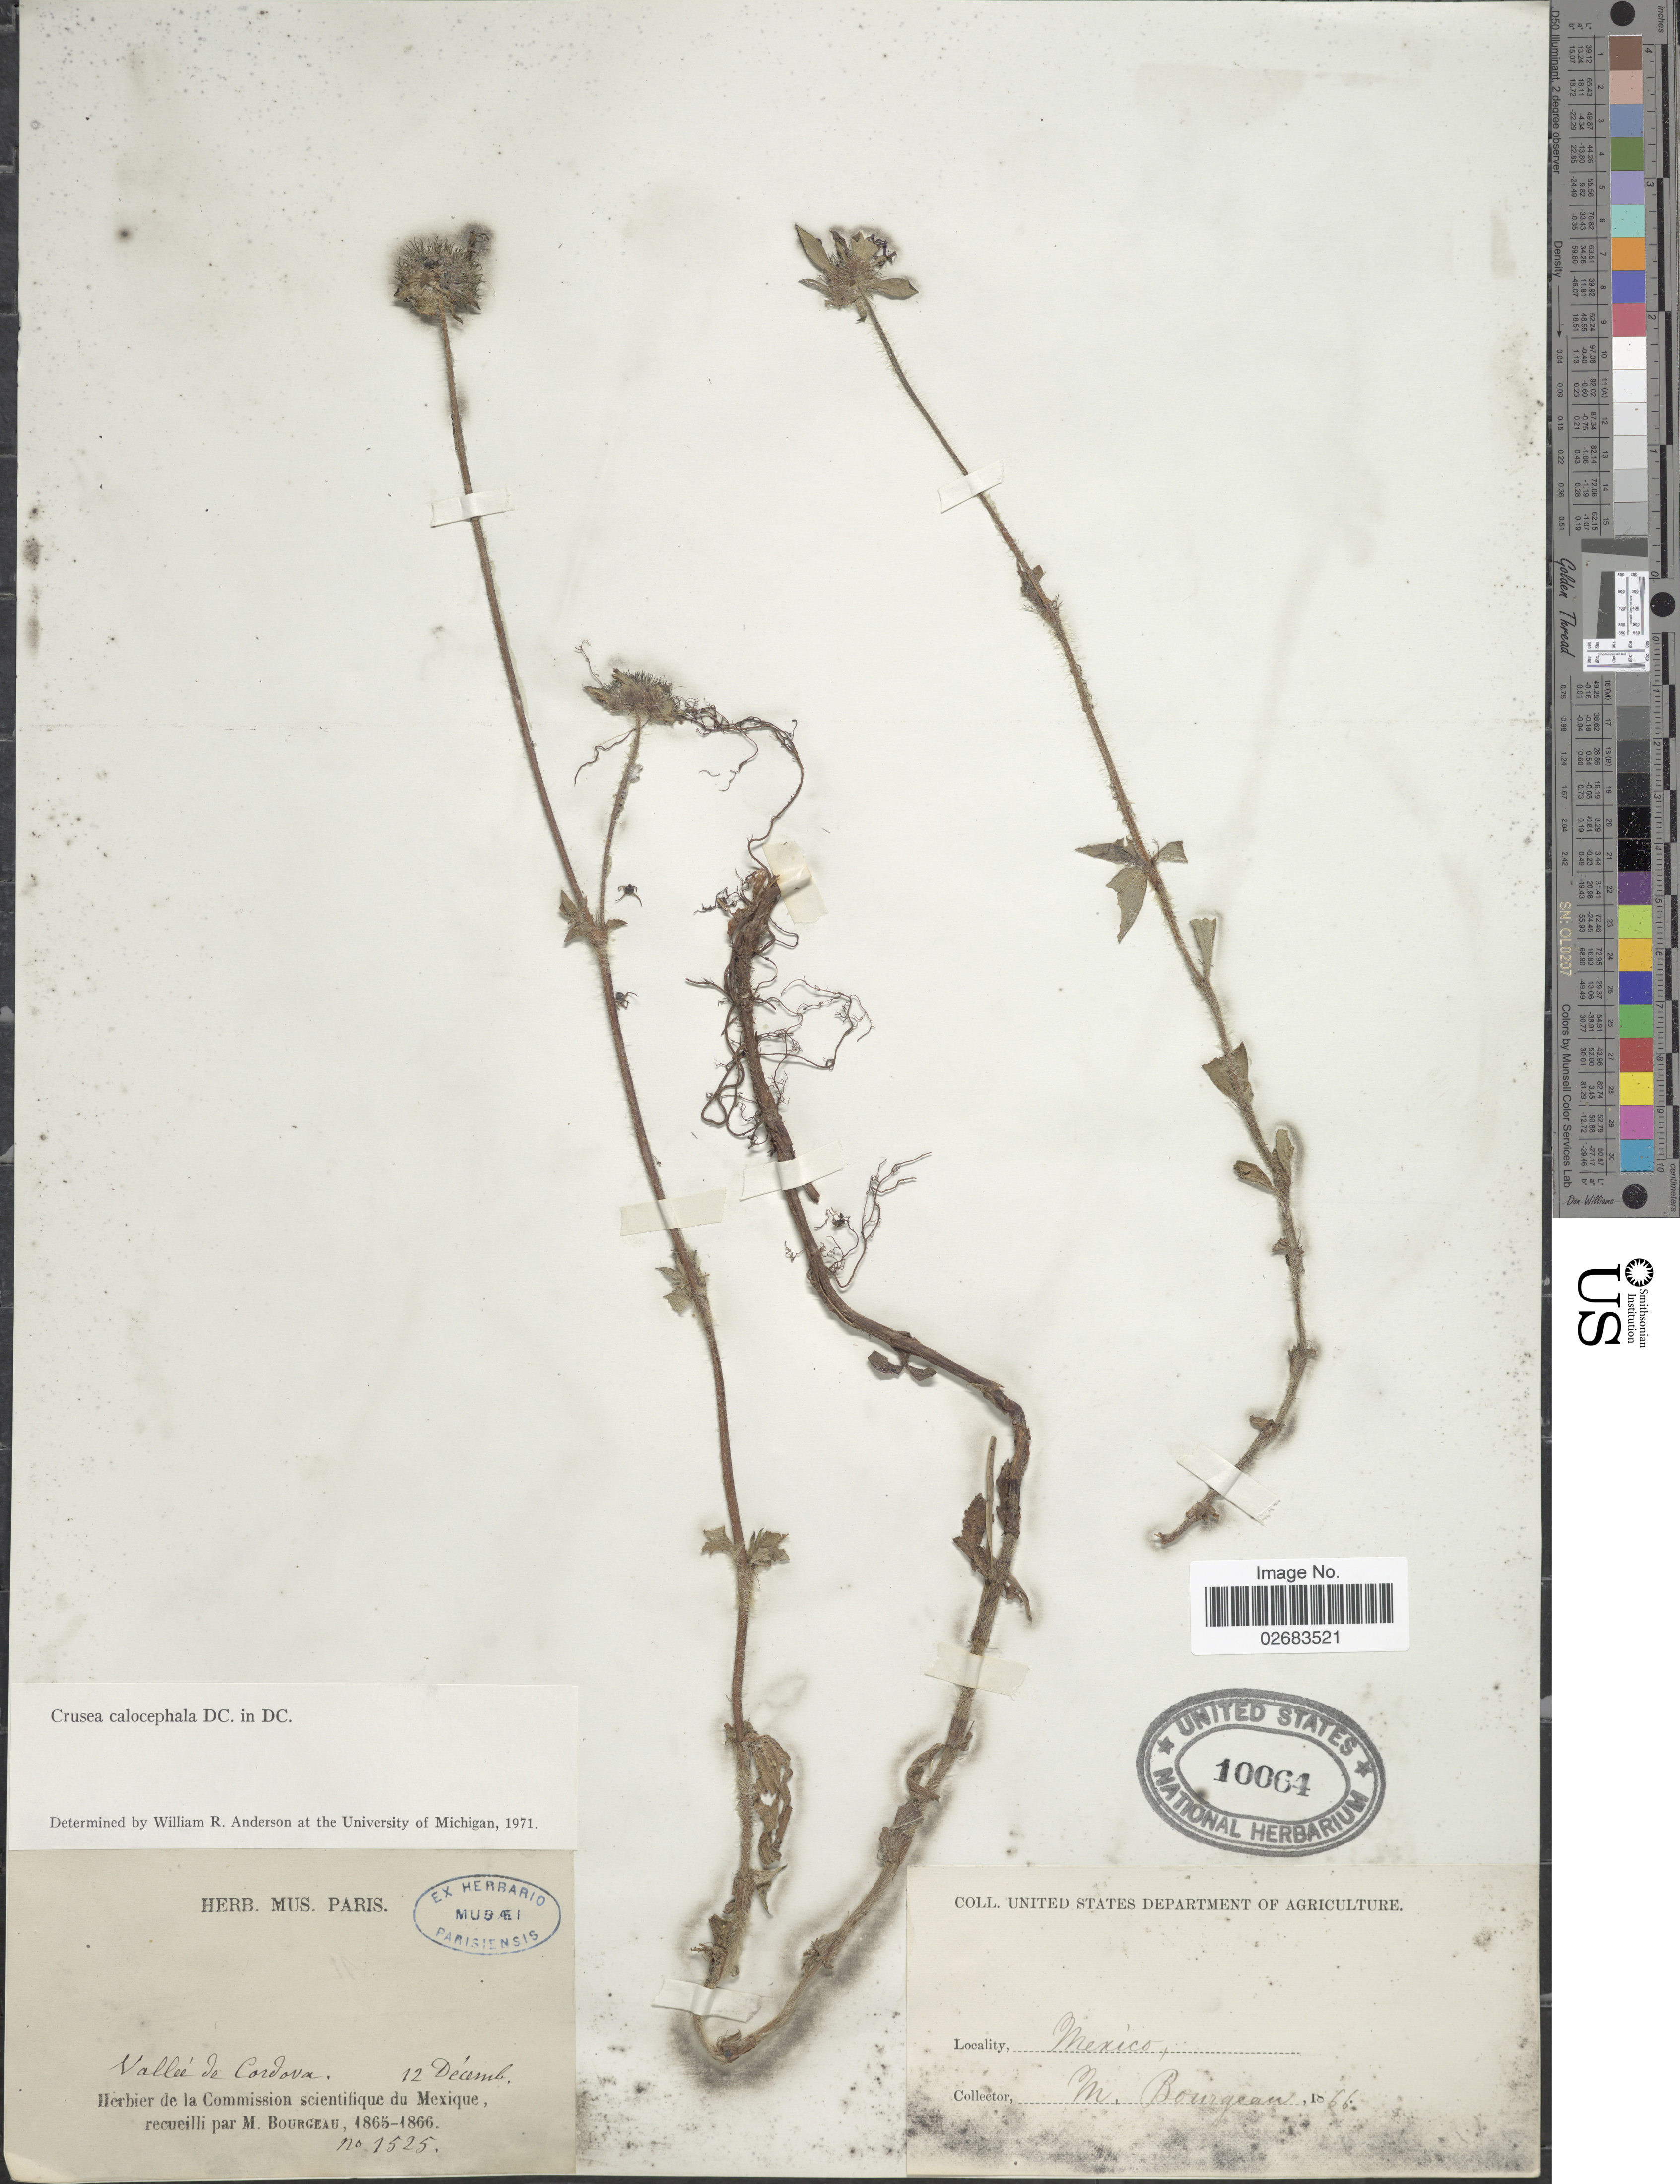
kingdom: Plantae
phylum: Tracheophyta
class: Magnoliopsida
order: Gentianales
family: Rubiaceae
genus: Crusea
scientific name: Crusea calocephala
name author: DC.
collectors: M. Bourgeau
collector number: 1525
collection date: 1865-12-12/1866-12-12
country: Mexico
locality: Vallee de Cordova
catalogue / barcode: US 10064